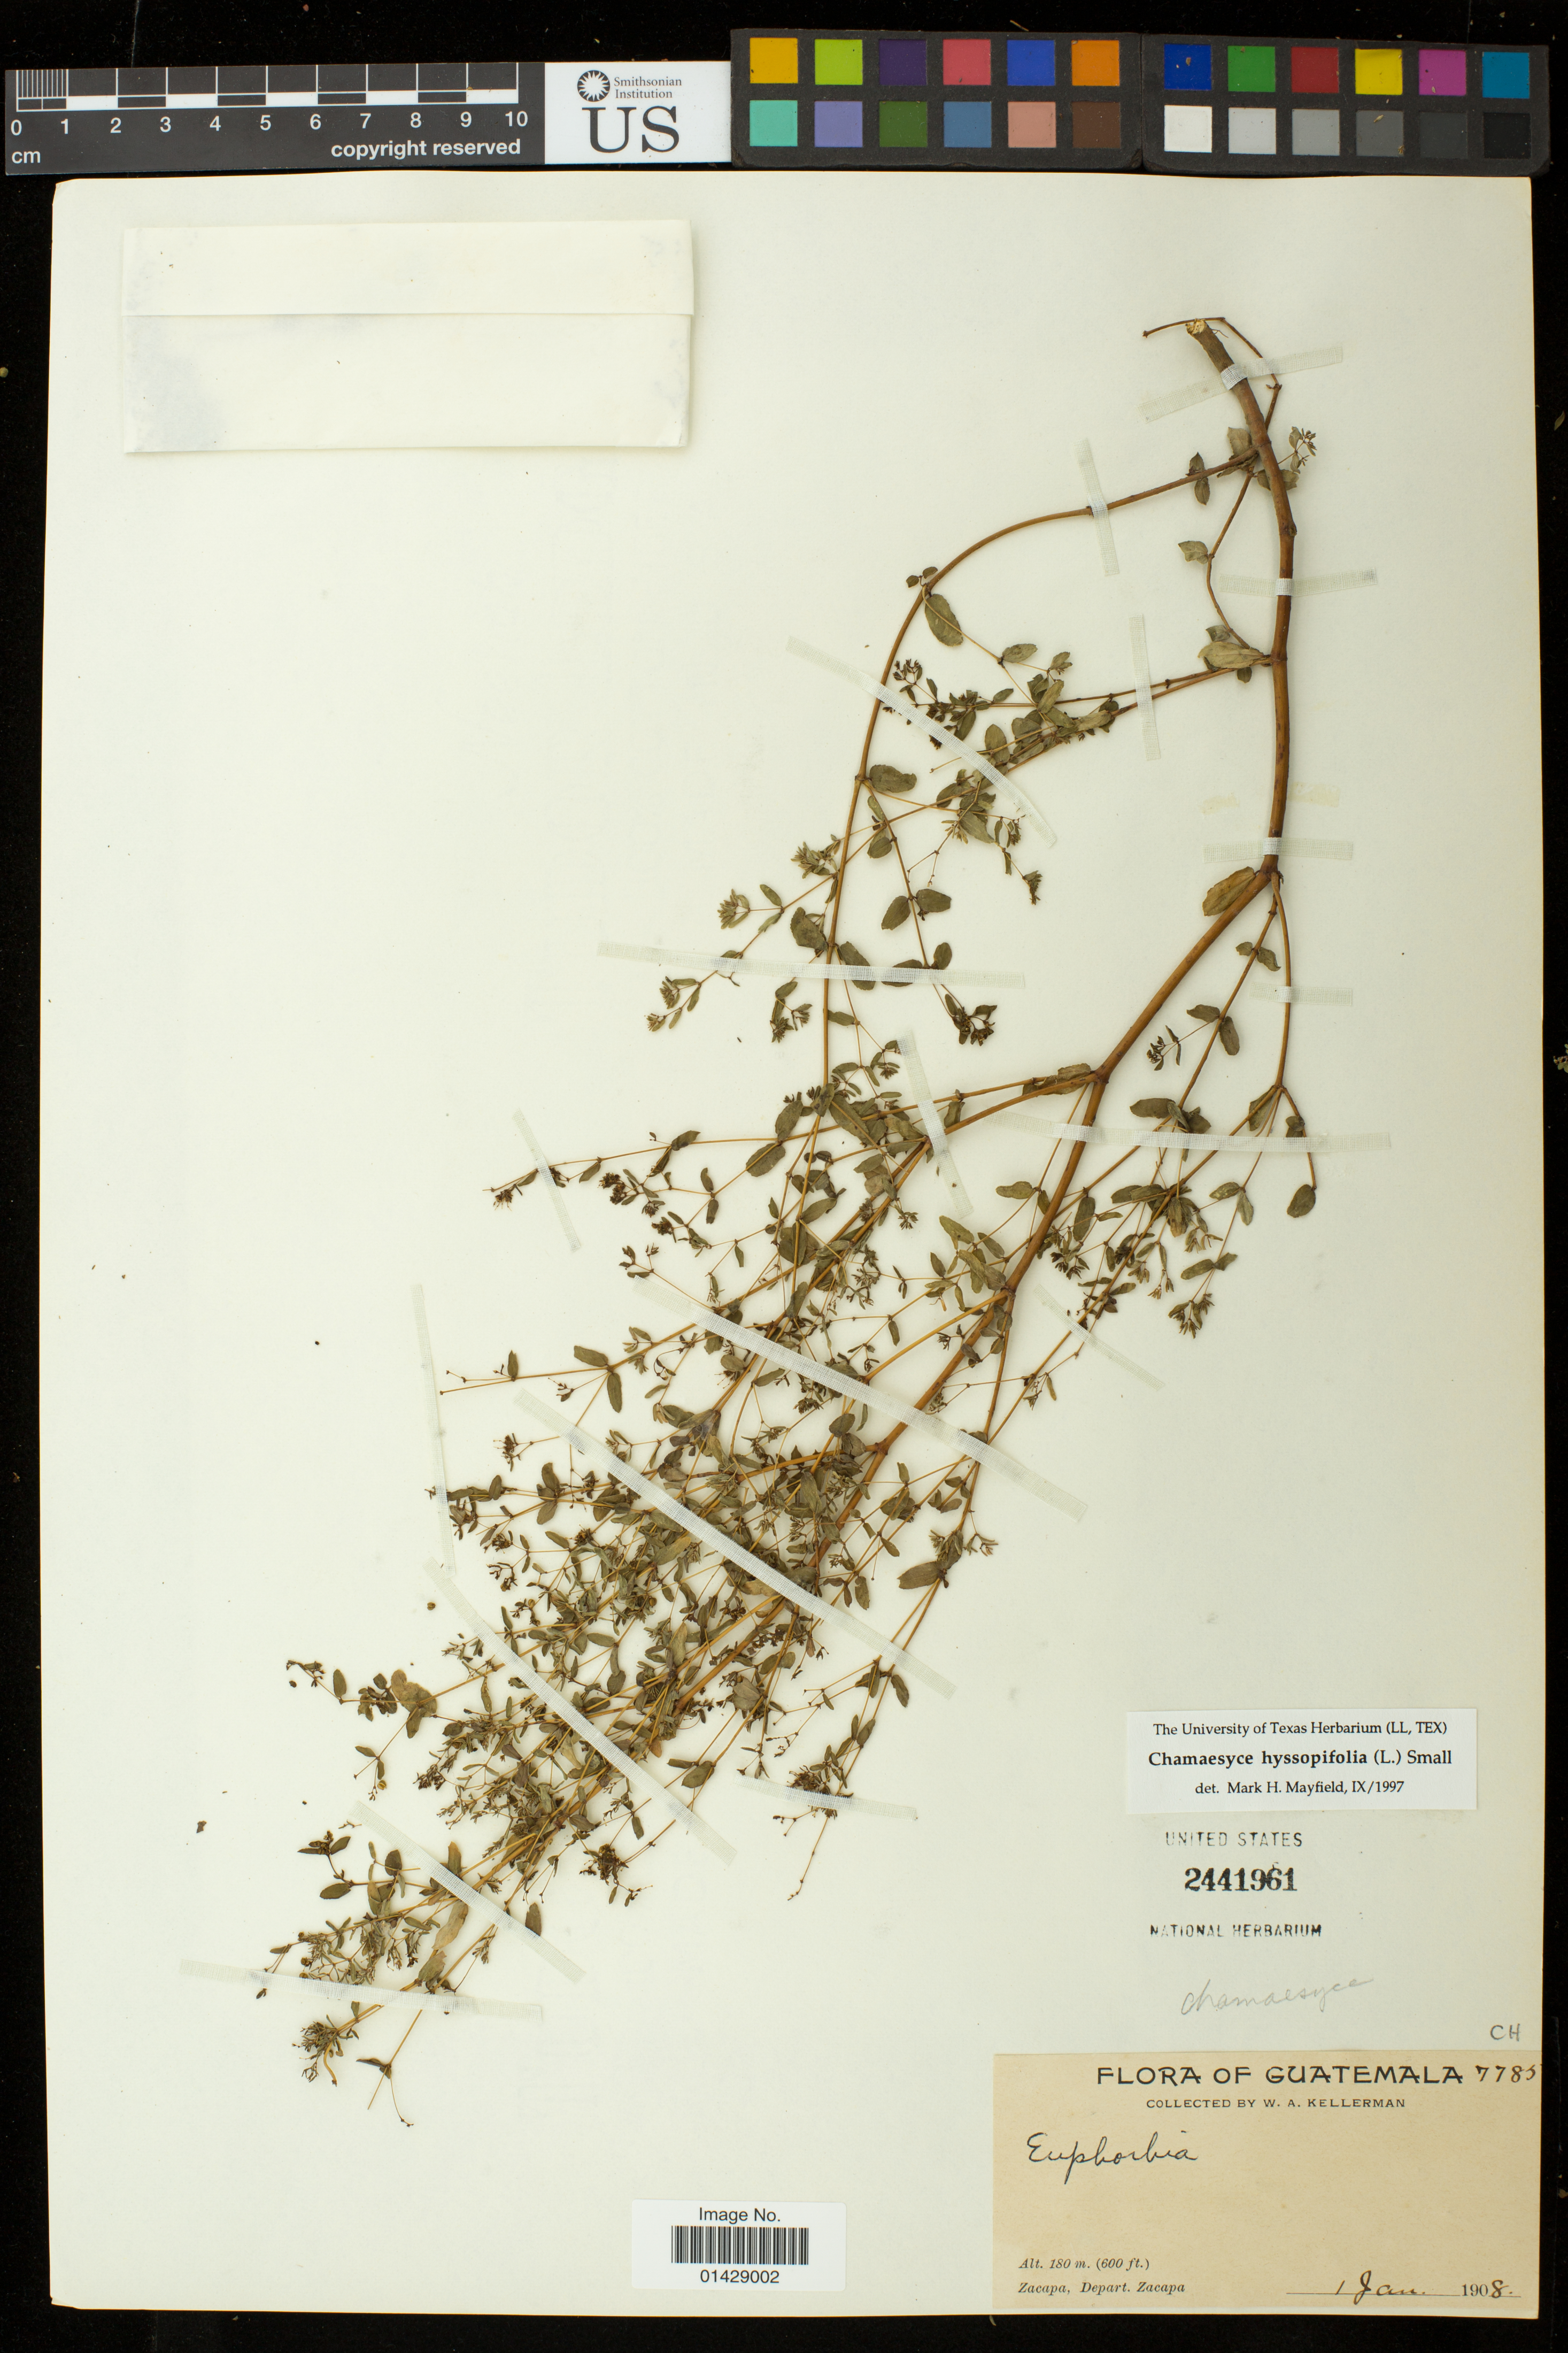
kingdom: Plantae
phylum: Tracheophyta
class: Magnoliopsida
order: Malpighiales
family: Euphorbiaceae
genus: Euphorbia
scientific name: Euphorbia hyssopifolia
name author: L.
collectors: W. Kellerman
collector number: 7785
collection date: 1908-01-01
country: Guatemala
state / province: Zacapa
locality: Zacapa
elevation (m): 180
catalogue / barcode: US 2441961